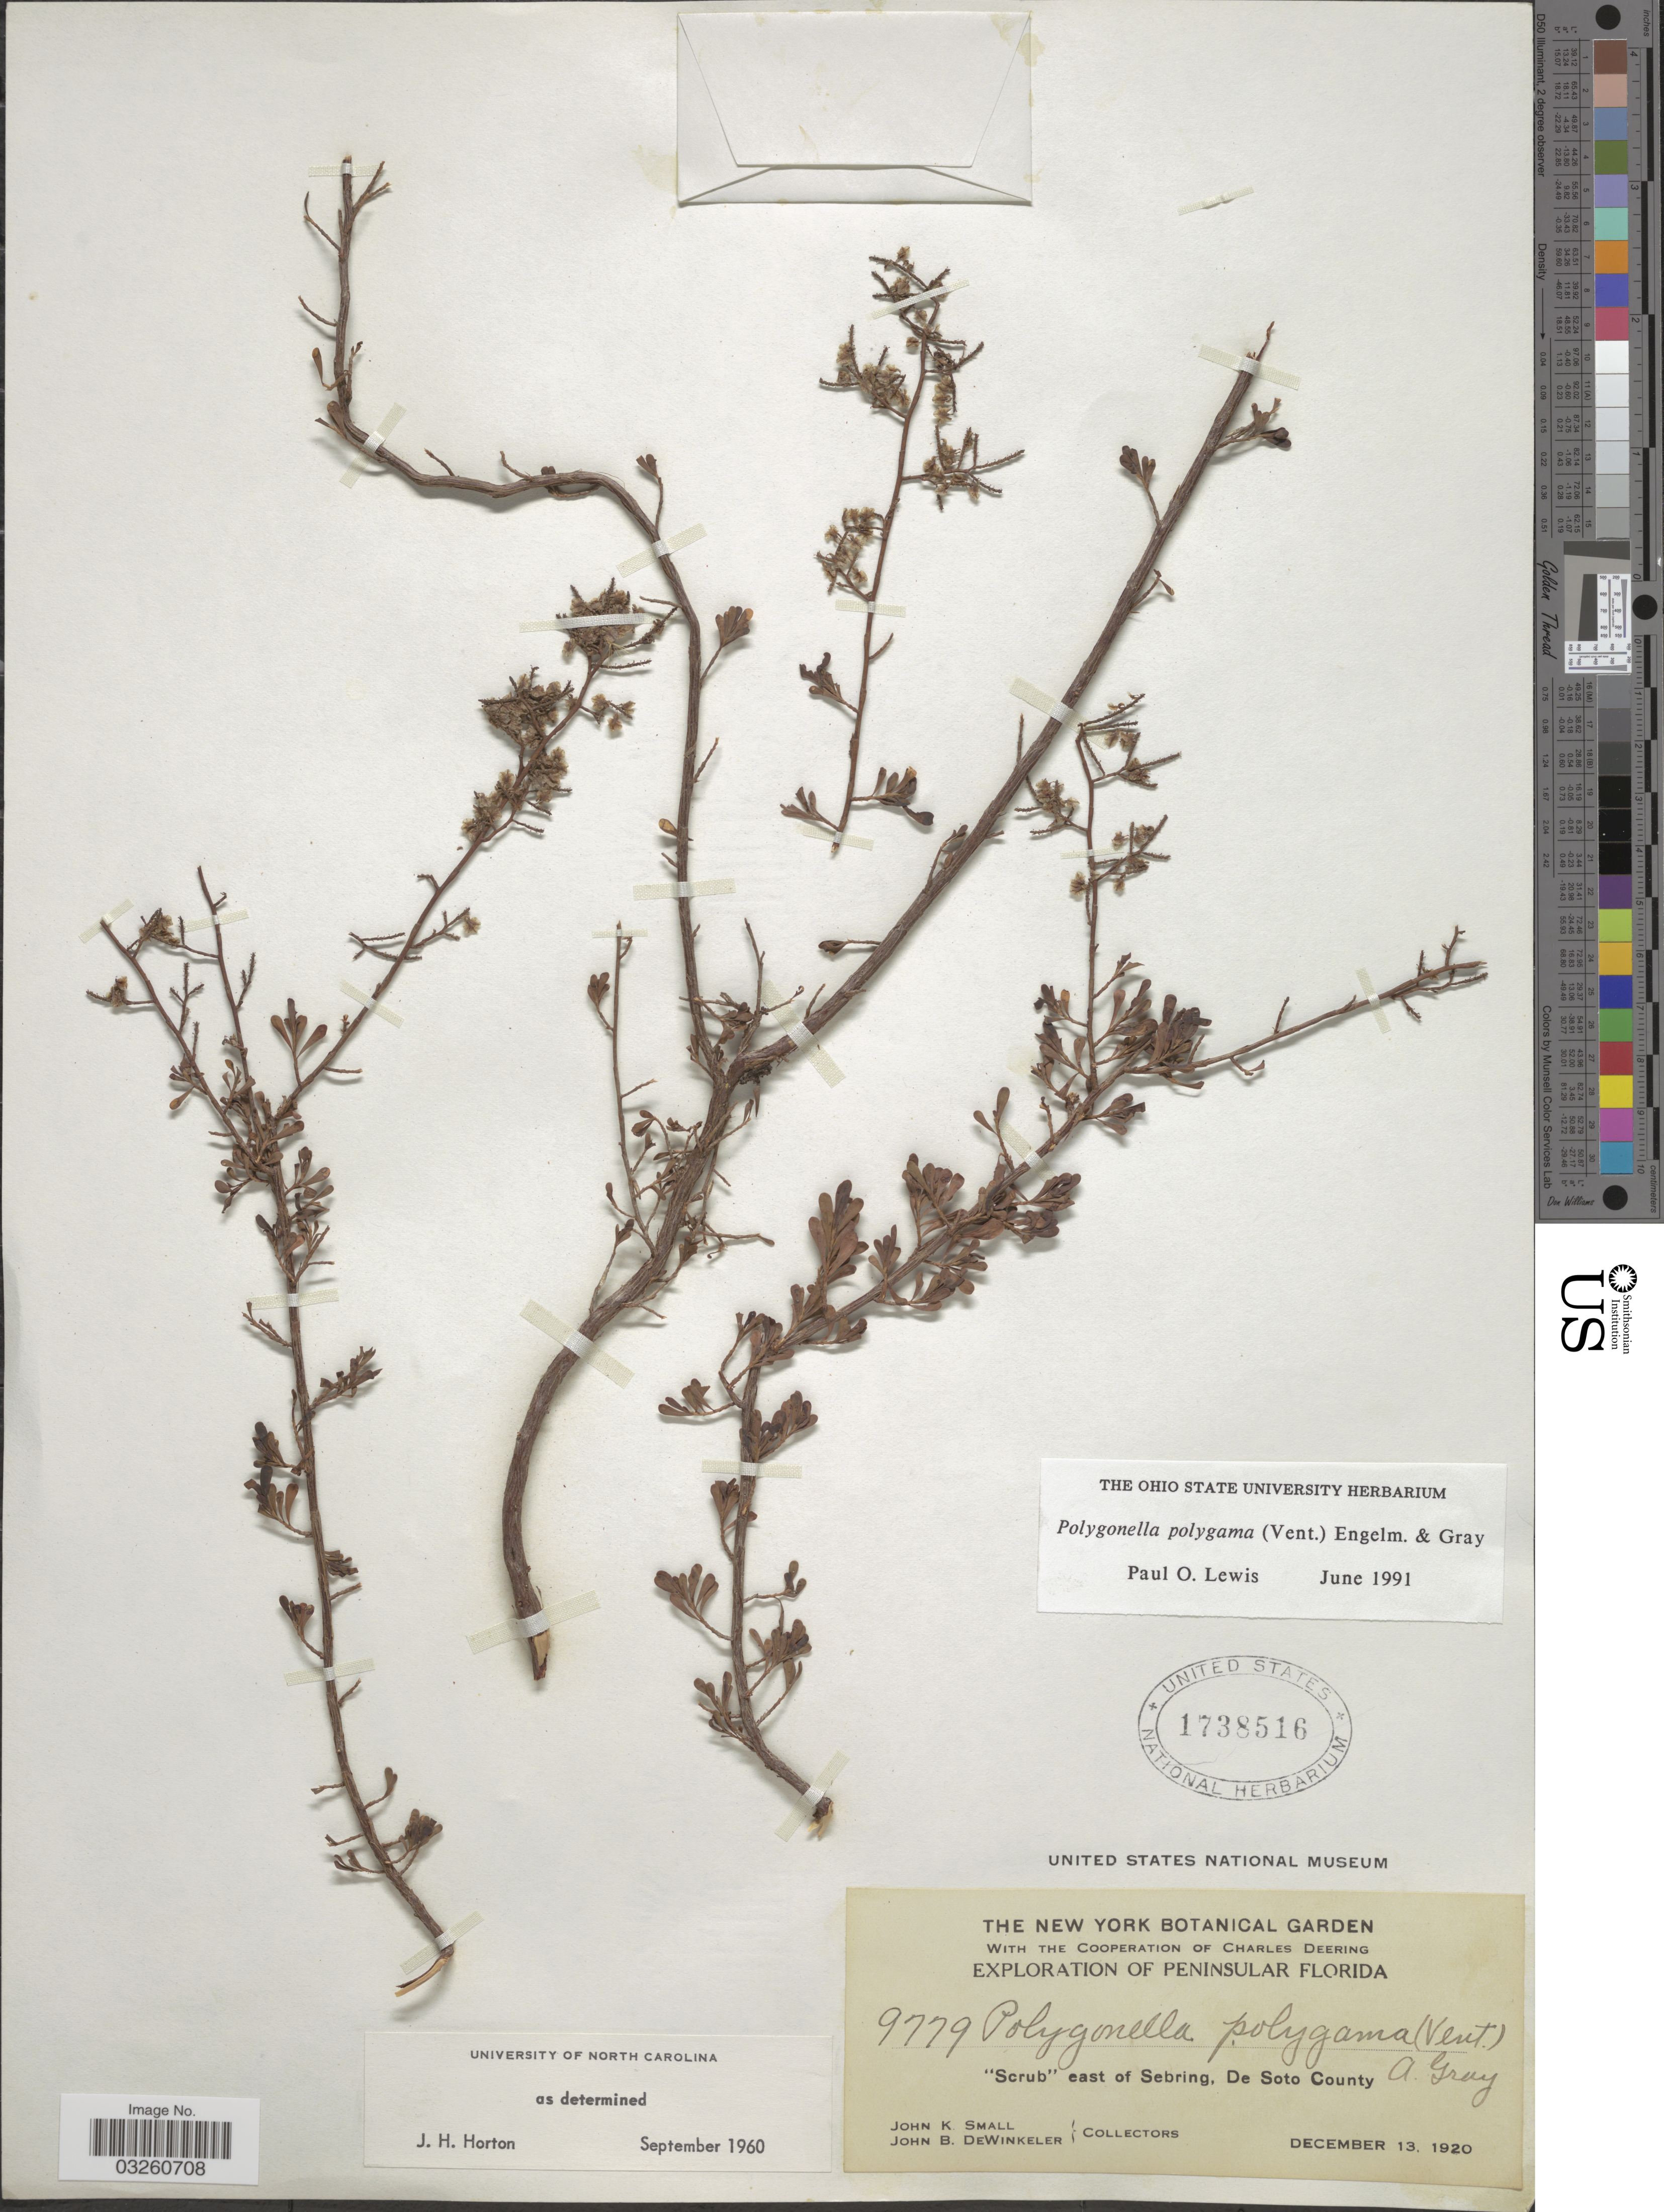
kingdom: Plantae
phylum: Tracheophyta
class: Magnoliopsida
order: Caryophyllales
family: Polygonaceae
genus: Polygonella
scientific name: Polygonella polygama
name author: (Vent.) Engelm. & A. Gray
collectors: J. K. Small & J. B. Dewinkeler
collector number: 9779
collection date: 1920-12-13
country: United States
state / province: Florida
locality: Peninsular Florida. "Scrub" east of Sebring, De Soto County.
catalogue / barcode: US 1738516